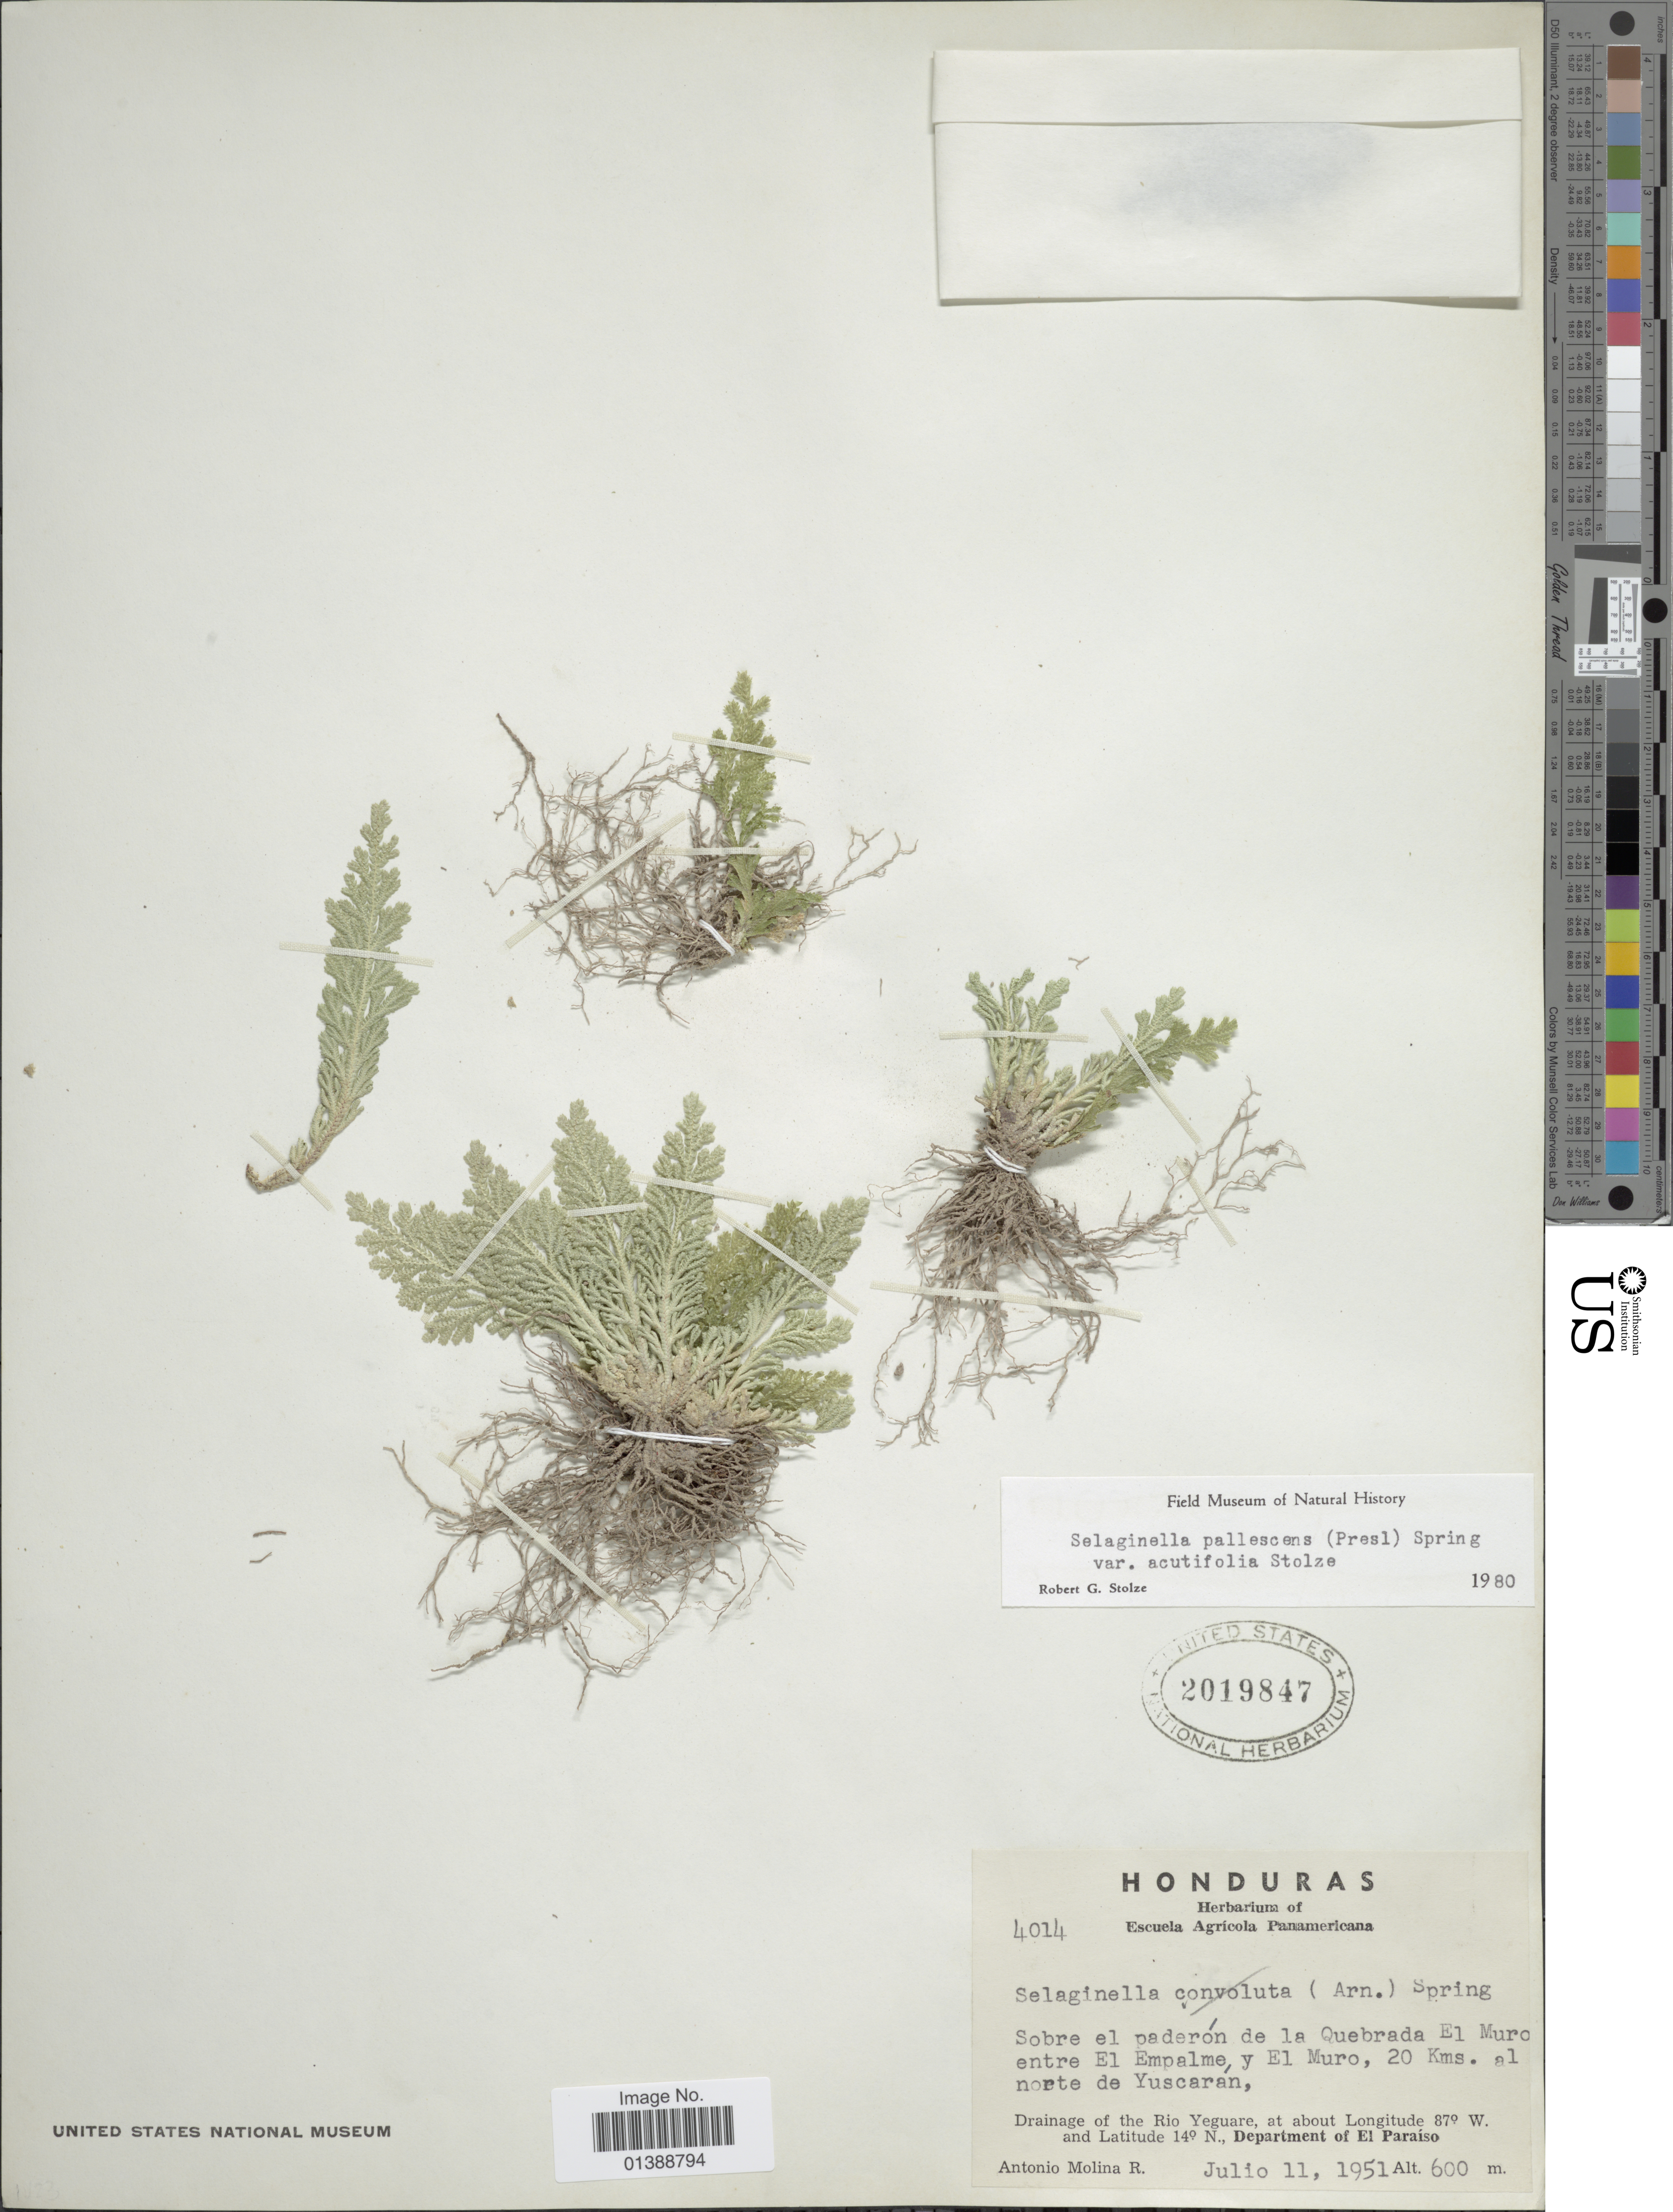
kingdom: Plantae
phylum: Tracheophyta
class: Lycopodiopsida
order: Selaginellales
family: Selaginellaceae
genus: Selaginella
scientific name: Selaginella pallescens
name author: (C. Presl) Spring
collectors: A. Molina R.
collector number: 4014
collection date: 1951-07-11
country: Honduras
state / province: El Paraíso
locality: Sobre el paderón de la Quebrada El Muro entre El Empalme, y El Muro, 20 Kms al norte de Yuscaran, Drainage of the Rio Yeguare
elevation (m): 600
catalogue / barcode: US 2019847